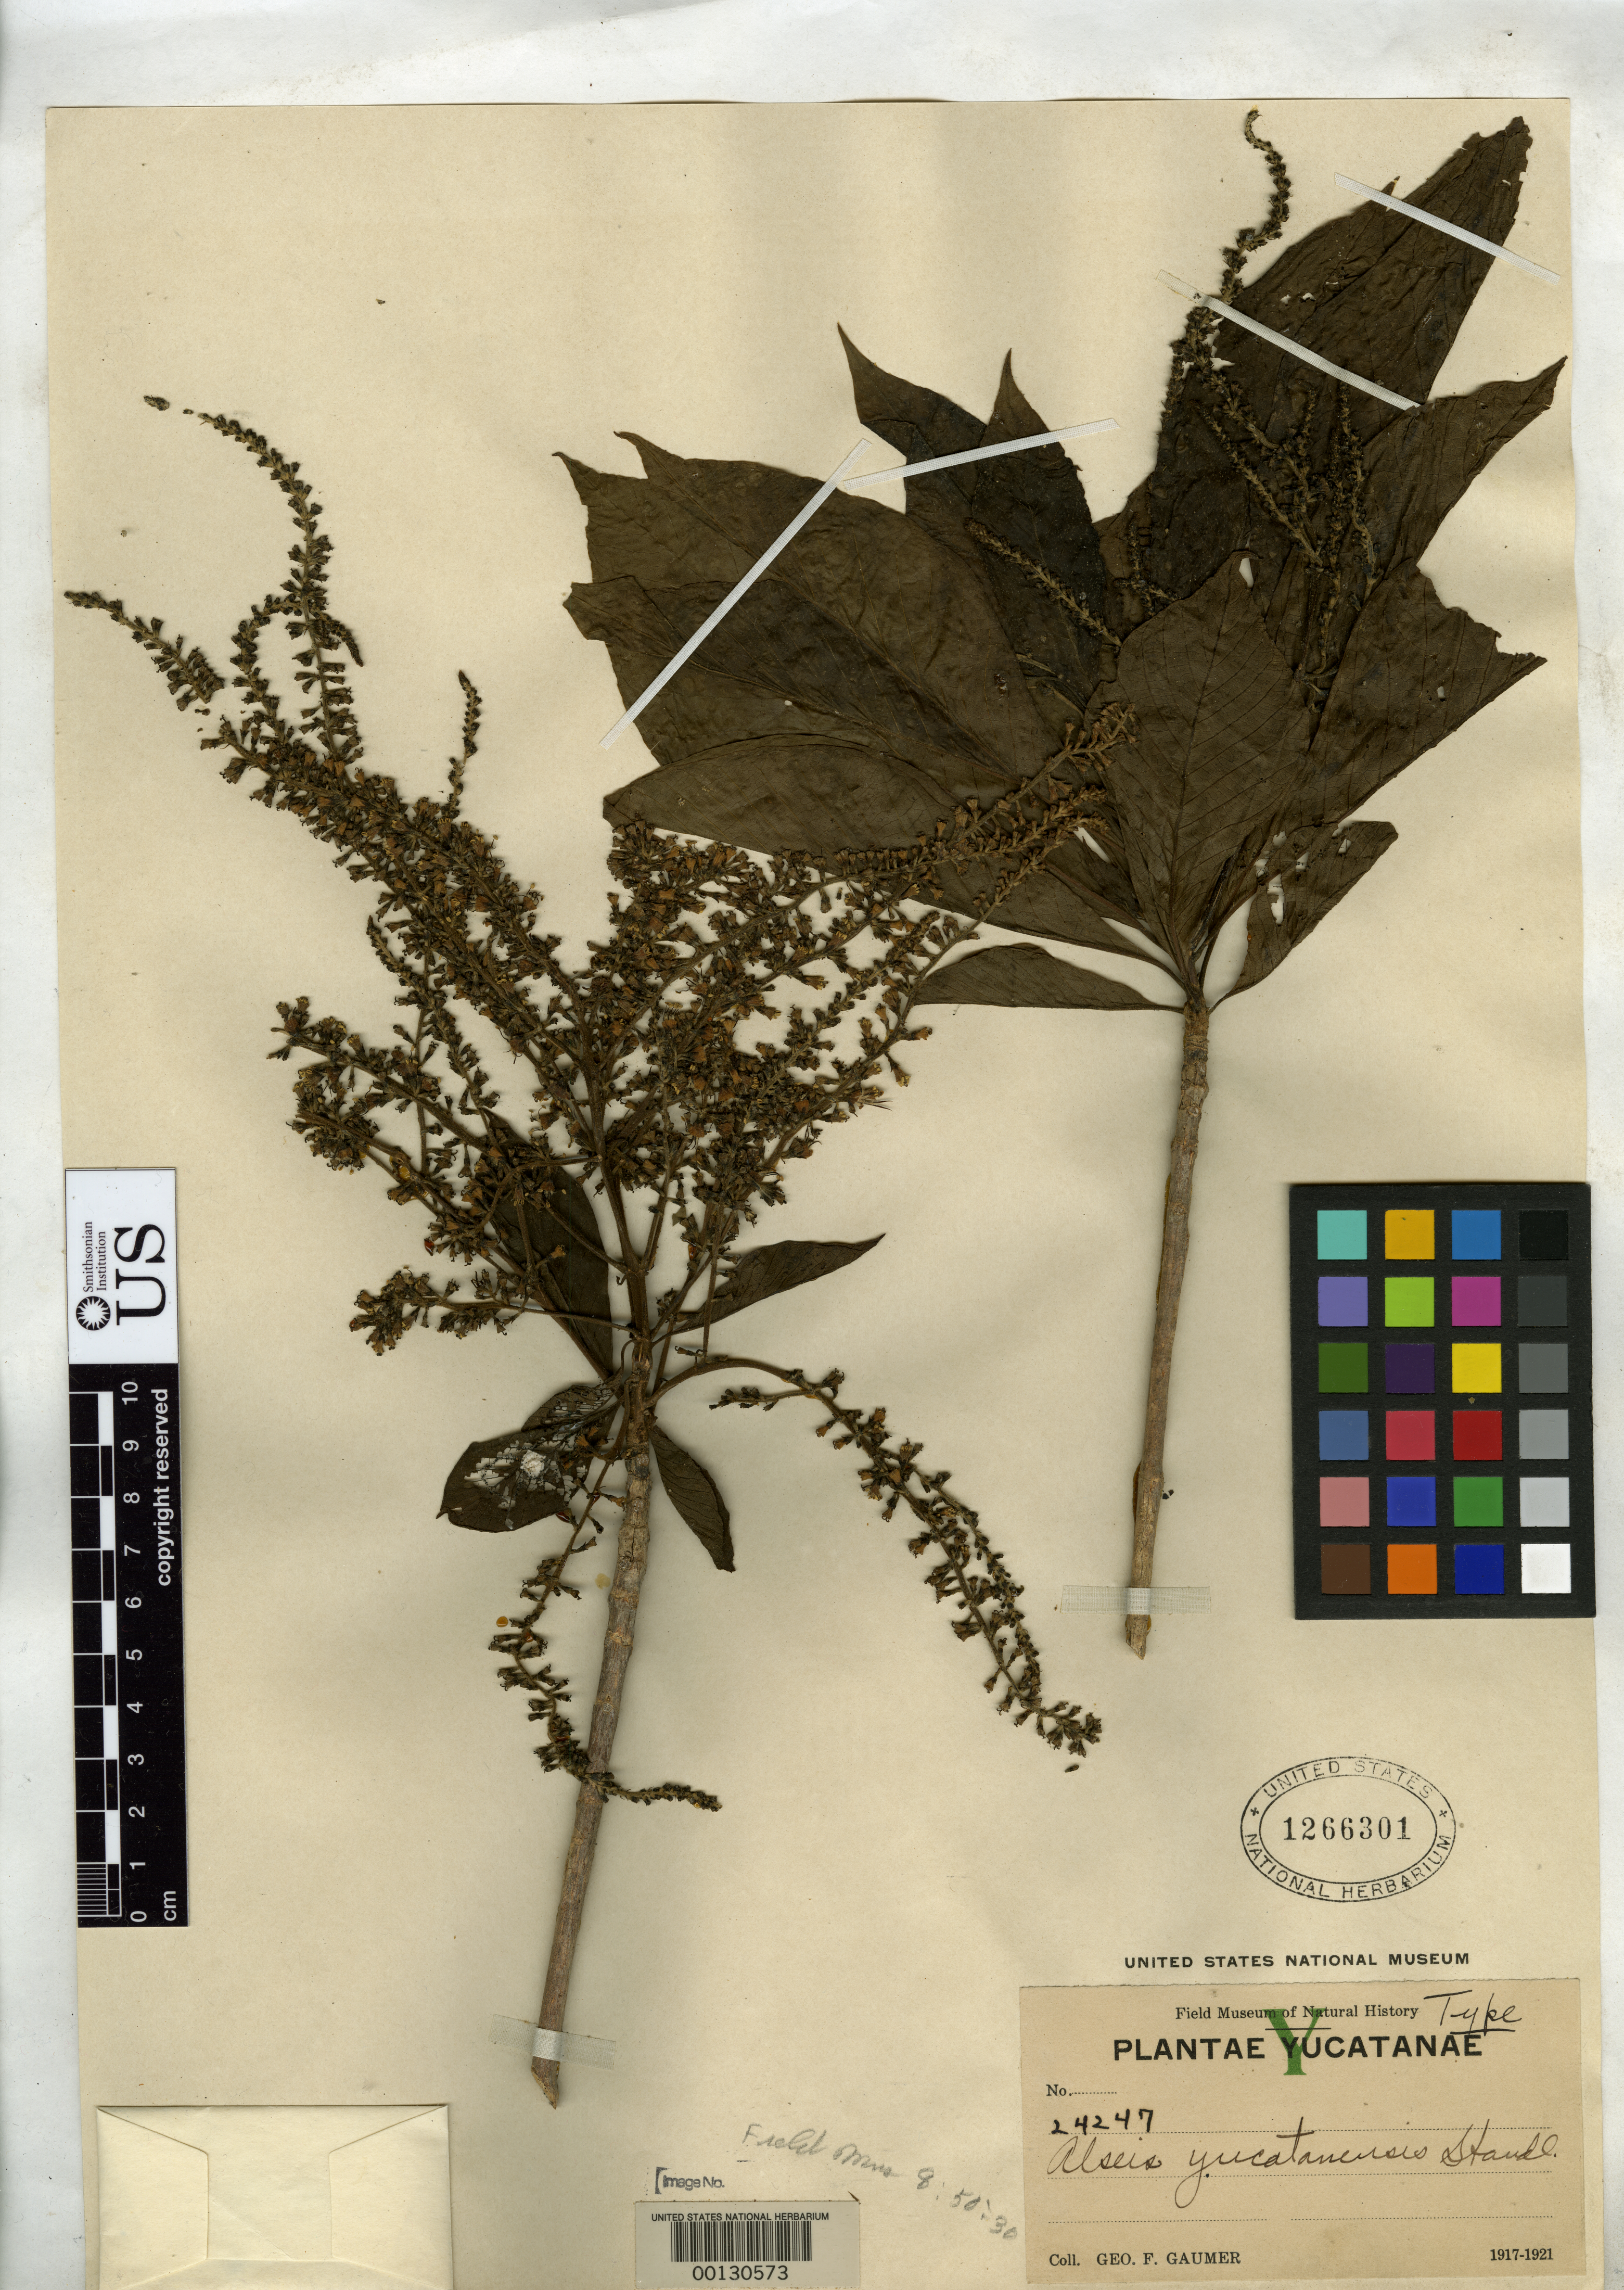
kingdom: Plantae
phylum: Tracheophyta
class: Magnoliopsida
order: Gentianales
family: Rubiaceae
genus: Alseis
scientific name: Alseis yucatanensis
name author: Standl.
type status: Isotype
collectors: G. F. Gaumer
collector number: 24247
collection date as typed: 1917 to -- --- 1921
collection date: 1917/1921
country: Mexico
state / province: Yucatán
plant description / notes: Annotated as "Type" by Standley but holotype is apparently deposited at F.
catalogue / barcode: US 1266301